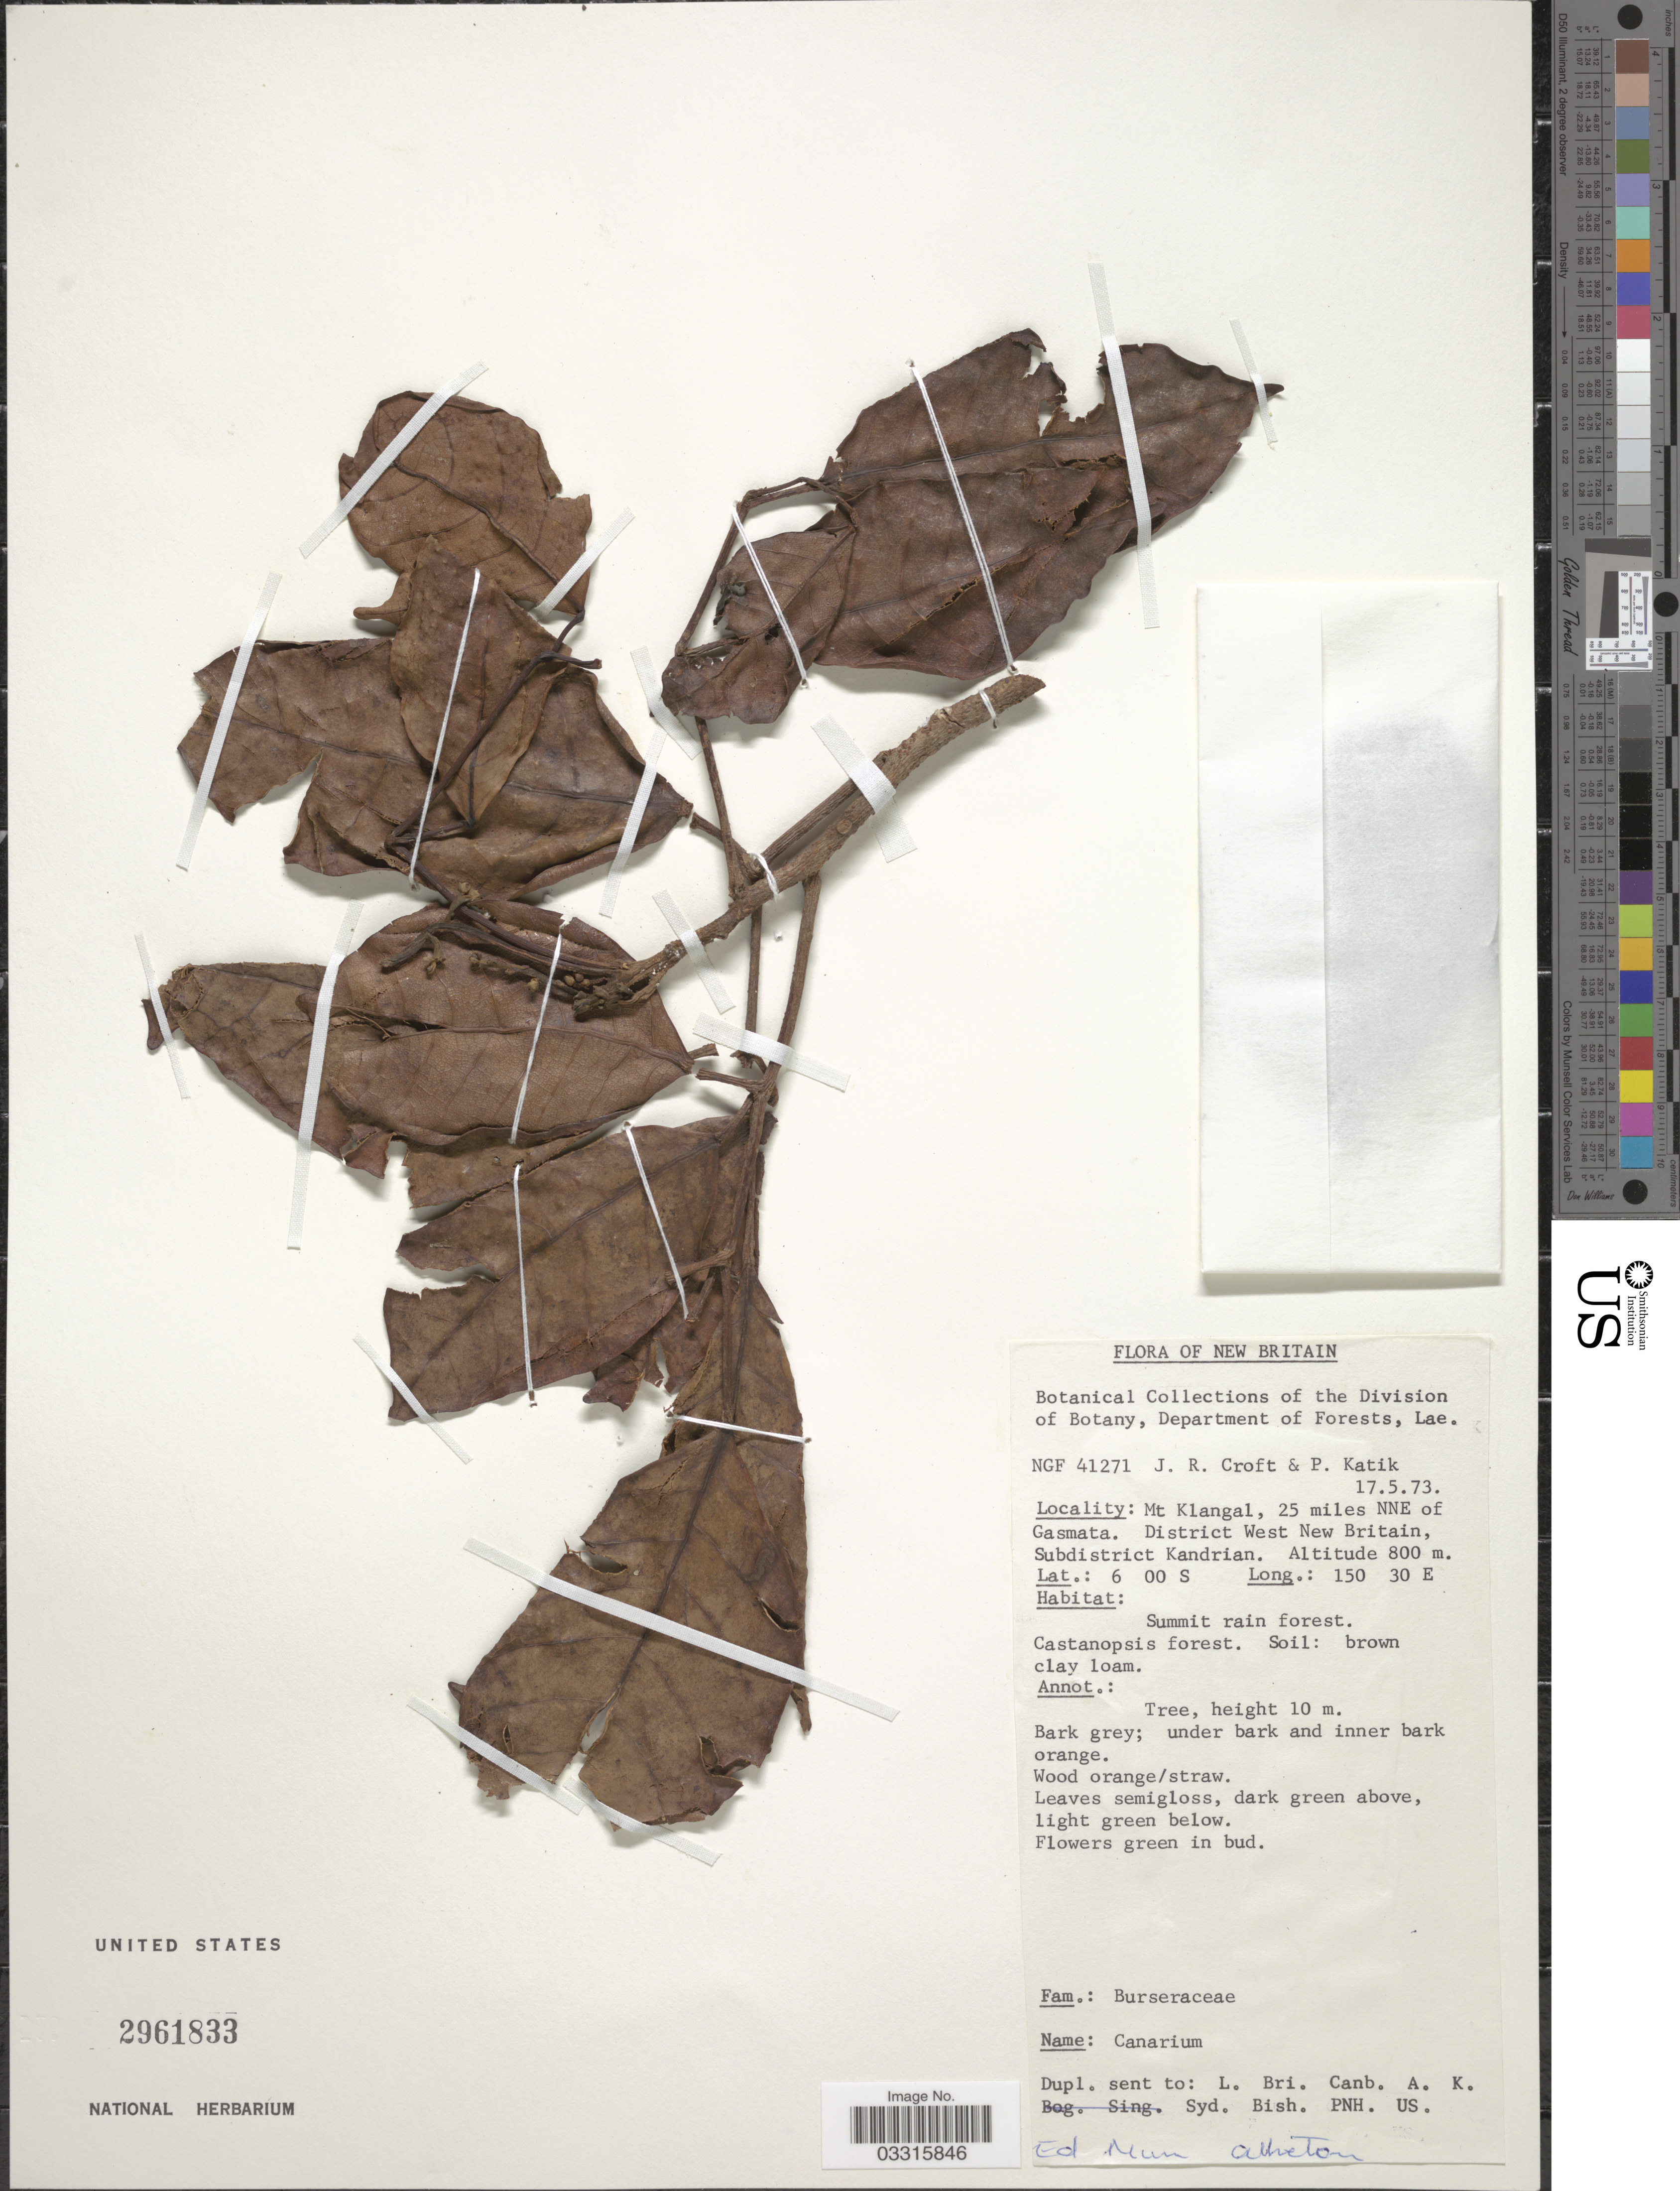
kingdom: Plantae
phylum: Tracheophyta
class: Magnoliopsida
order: Sapindales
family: Burseraceae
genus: Canarium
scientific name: Canarium sp.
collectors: J. R. Croft & P. Katik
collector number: NGF 41271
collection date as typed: Transcribed d/m/y: 17/5/73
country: Papua New Guinea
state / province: West New Britain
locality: New Britain. Mt Klangal, 25 miles NNE of Gasmata. District West New Britain, Subdistrict Kandrian.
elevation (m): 800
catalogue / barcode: US 2961833